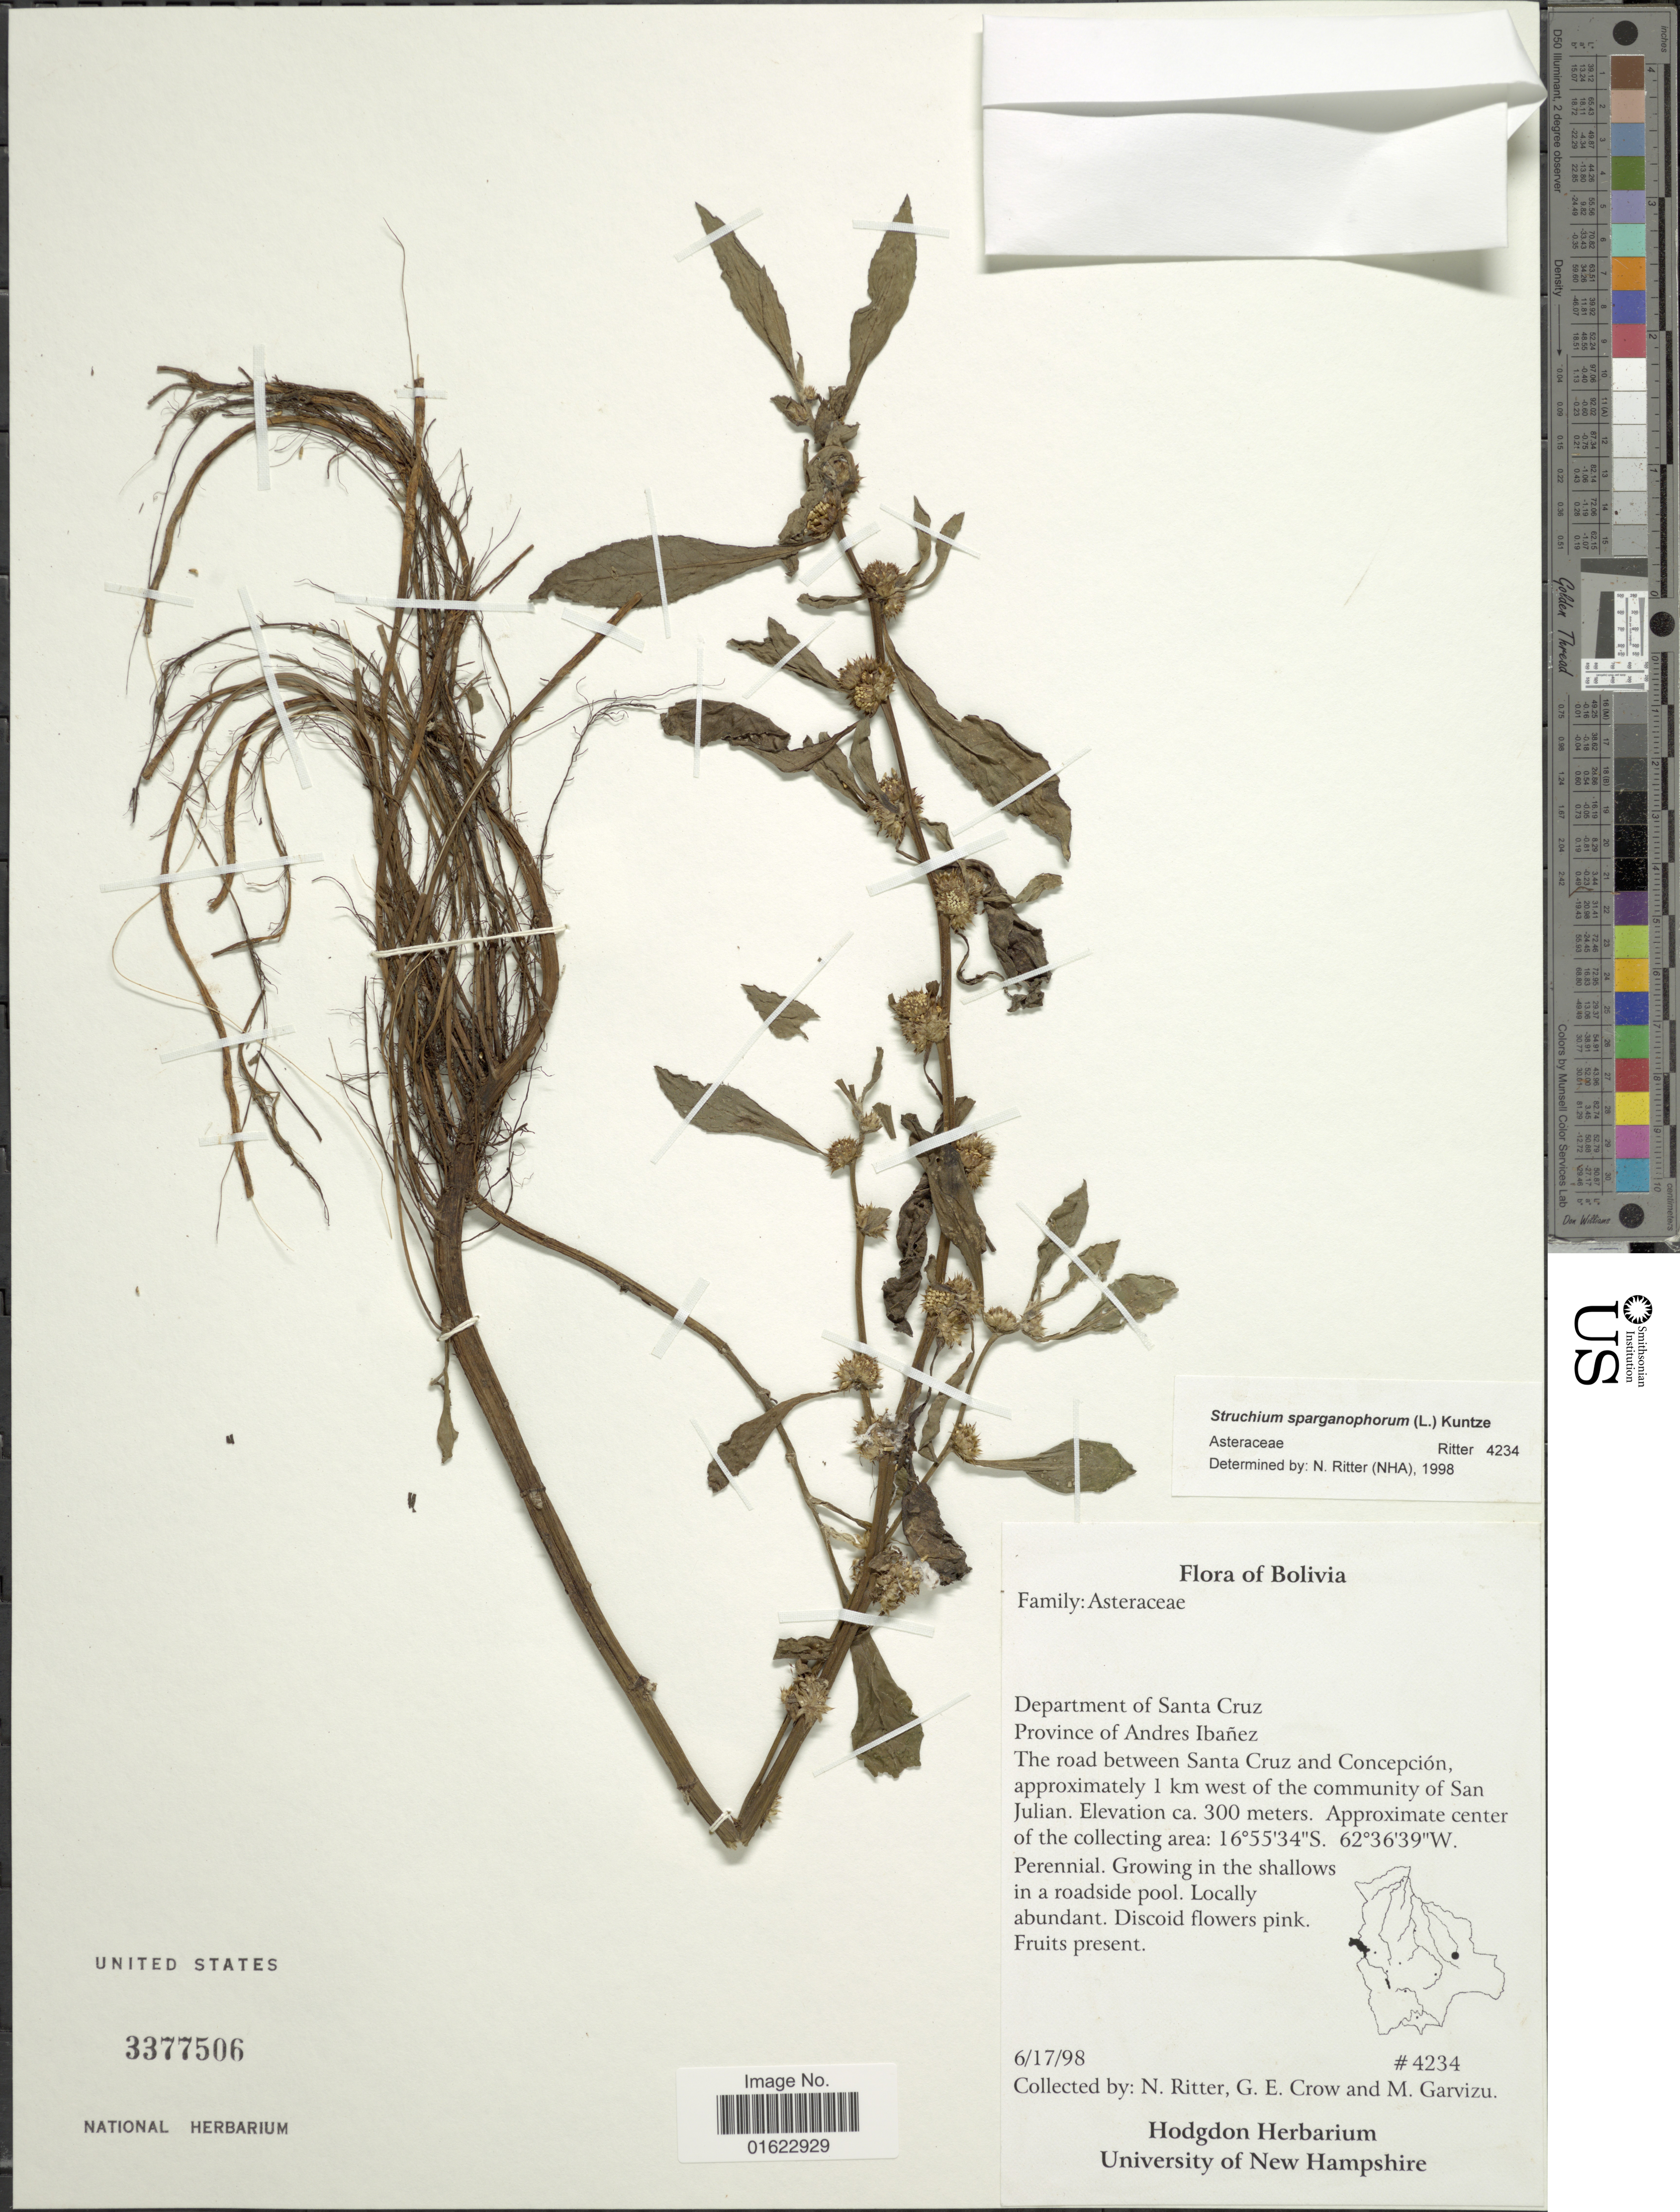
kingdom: Plantae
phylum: Tracheophyta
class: Magnoliopsida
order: Asterales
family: Asteraceae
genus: Struchium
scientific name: Struchium sparganophorum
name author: (L.) Kuntze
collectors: N. Ritter, G. Crow & M. Garvizu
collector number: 4234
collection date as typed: Transcribed d/m/y: 17/6/98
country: Bolivia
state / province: Santa Cruz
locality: Bolivia, Department of Santa Cruz, Province of Andres Ibanez. The road between Santa Cruz and Concepcion. approximately 1 km west of the community of San Julian.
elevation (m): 300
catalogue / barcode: US 3377506